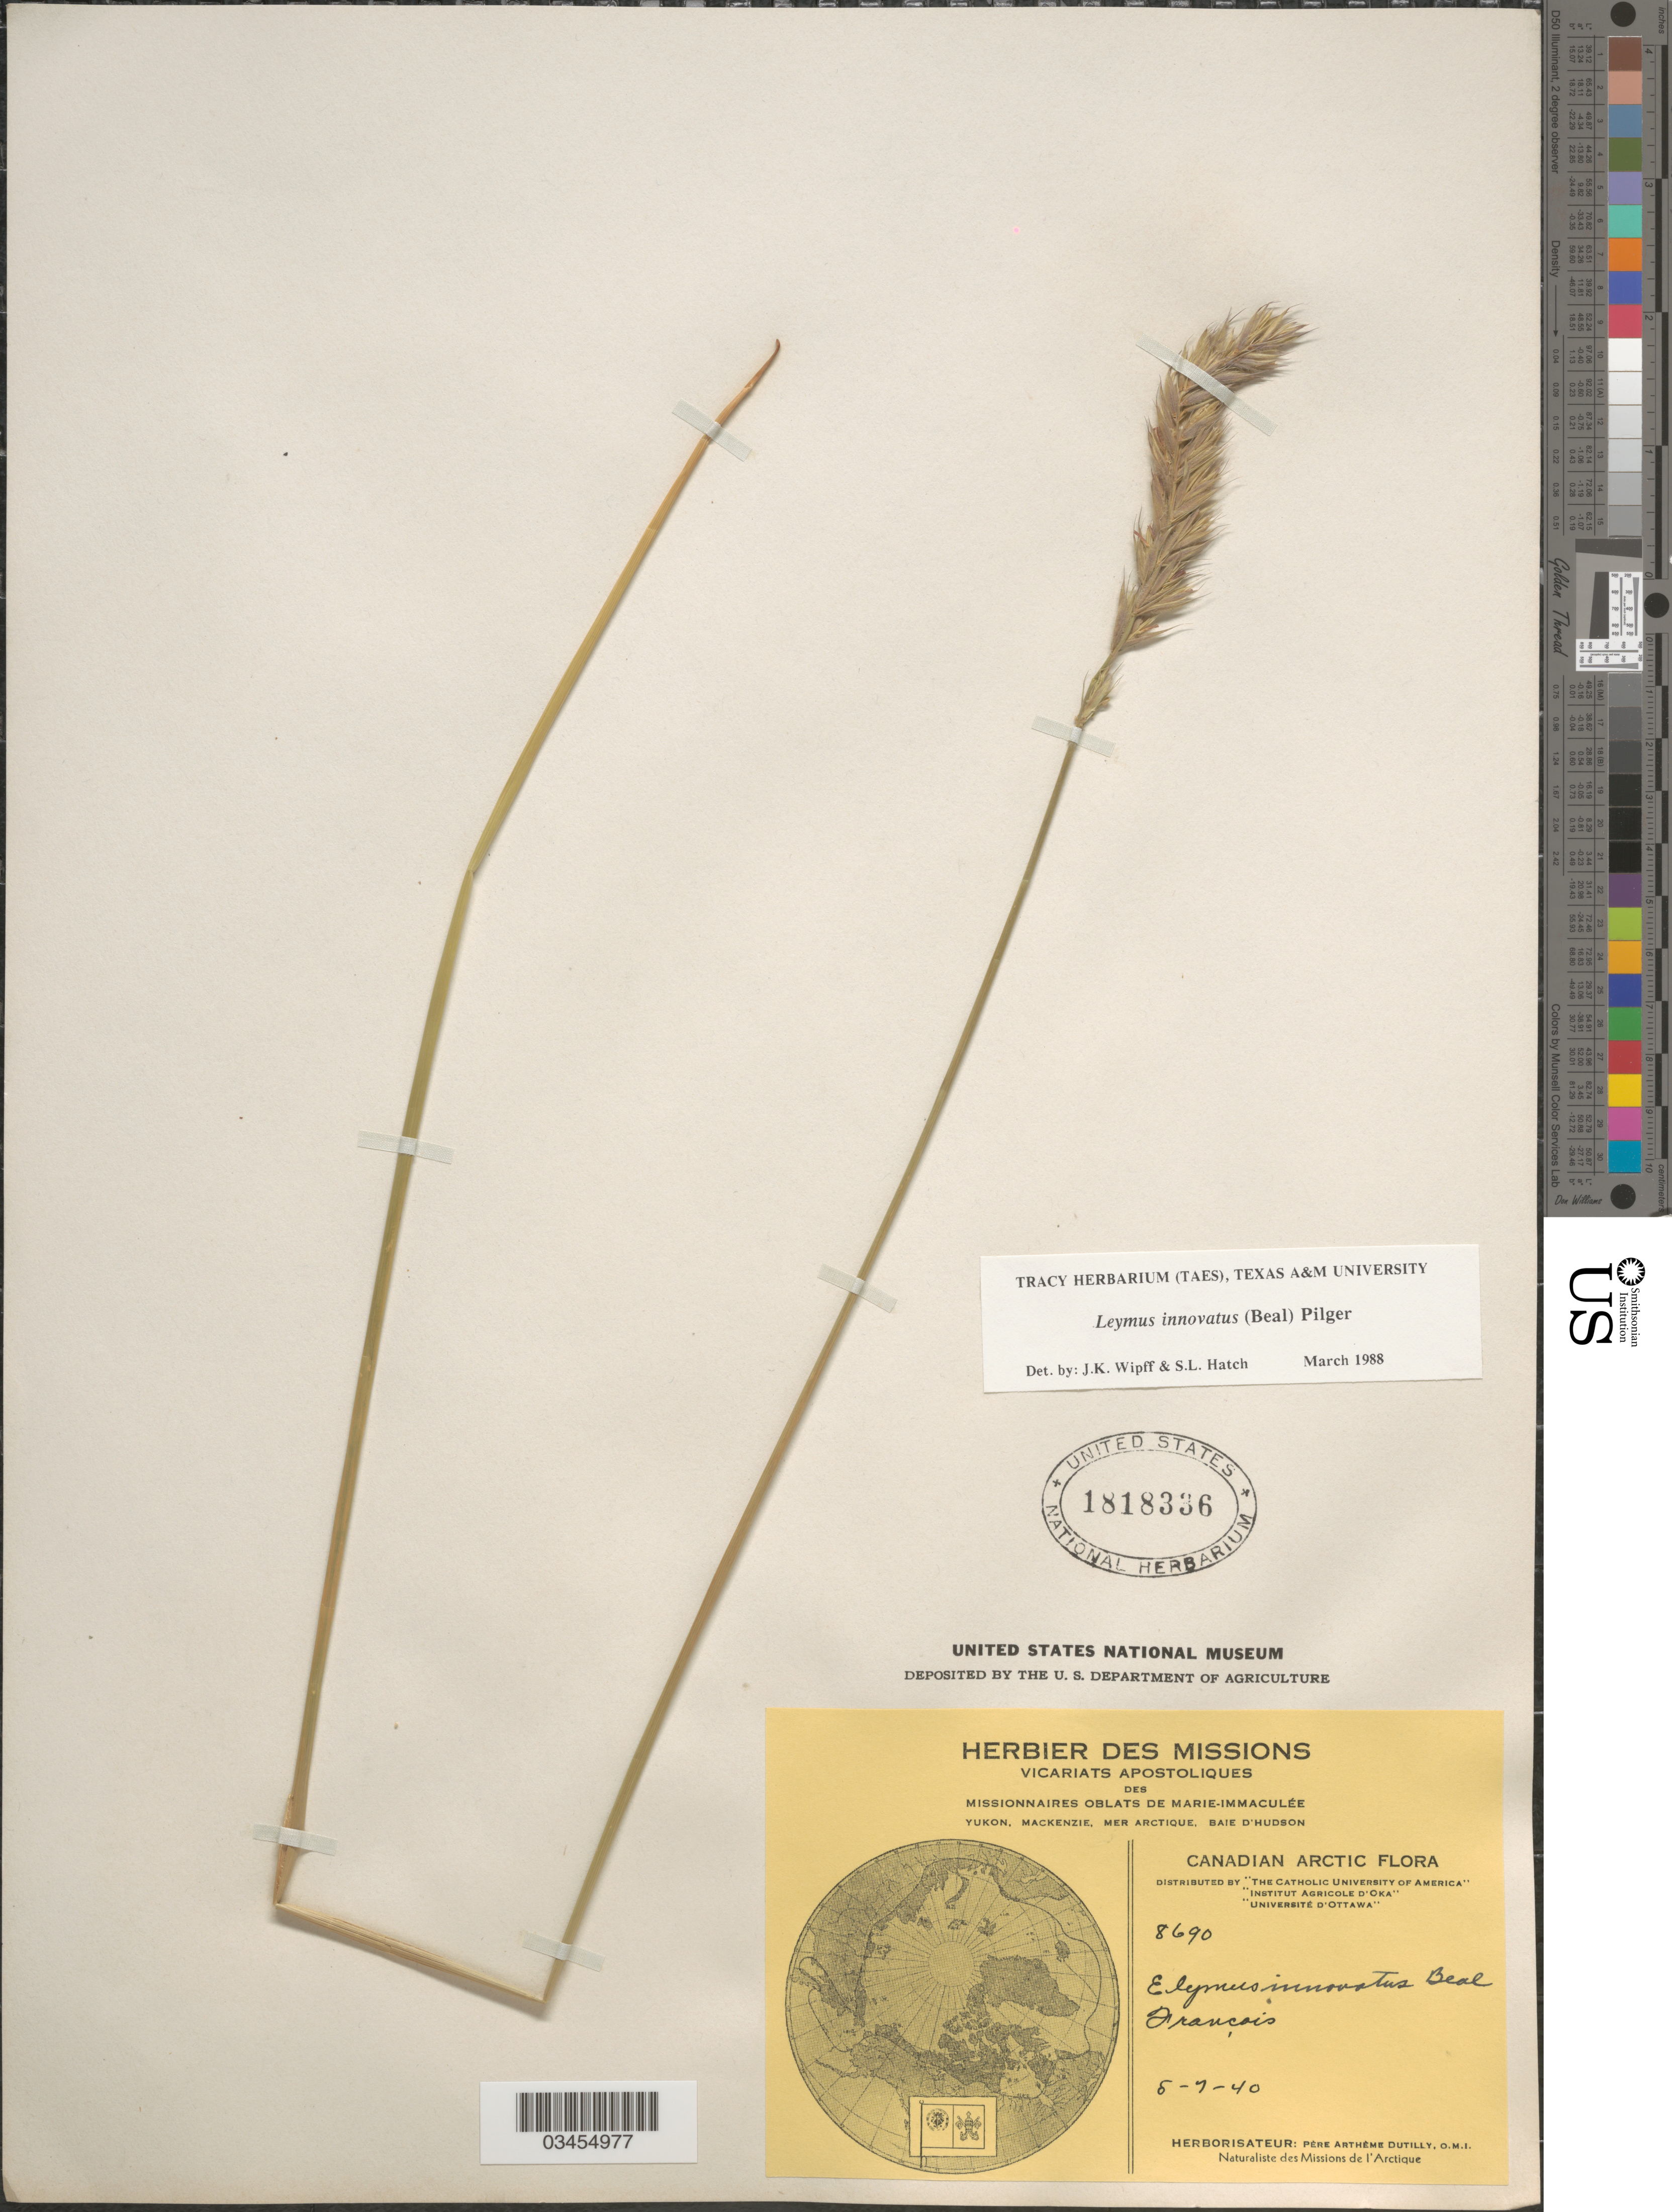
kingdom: Plantae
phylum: Tracheophyta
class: Liliopsida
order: Poales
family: Poaceae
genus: Leymus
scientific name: Leymus innovatus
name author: (W.J. Beal) Pilg.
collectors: P. Dutilly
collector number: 8690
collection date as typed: Transcribed d/m/y: 8/7/40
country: Canada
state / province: Newfoundland and Labrador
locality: Canadian Arctic. Francois. Missions de l'Arctique.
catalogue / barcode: US 1818336